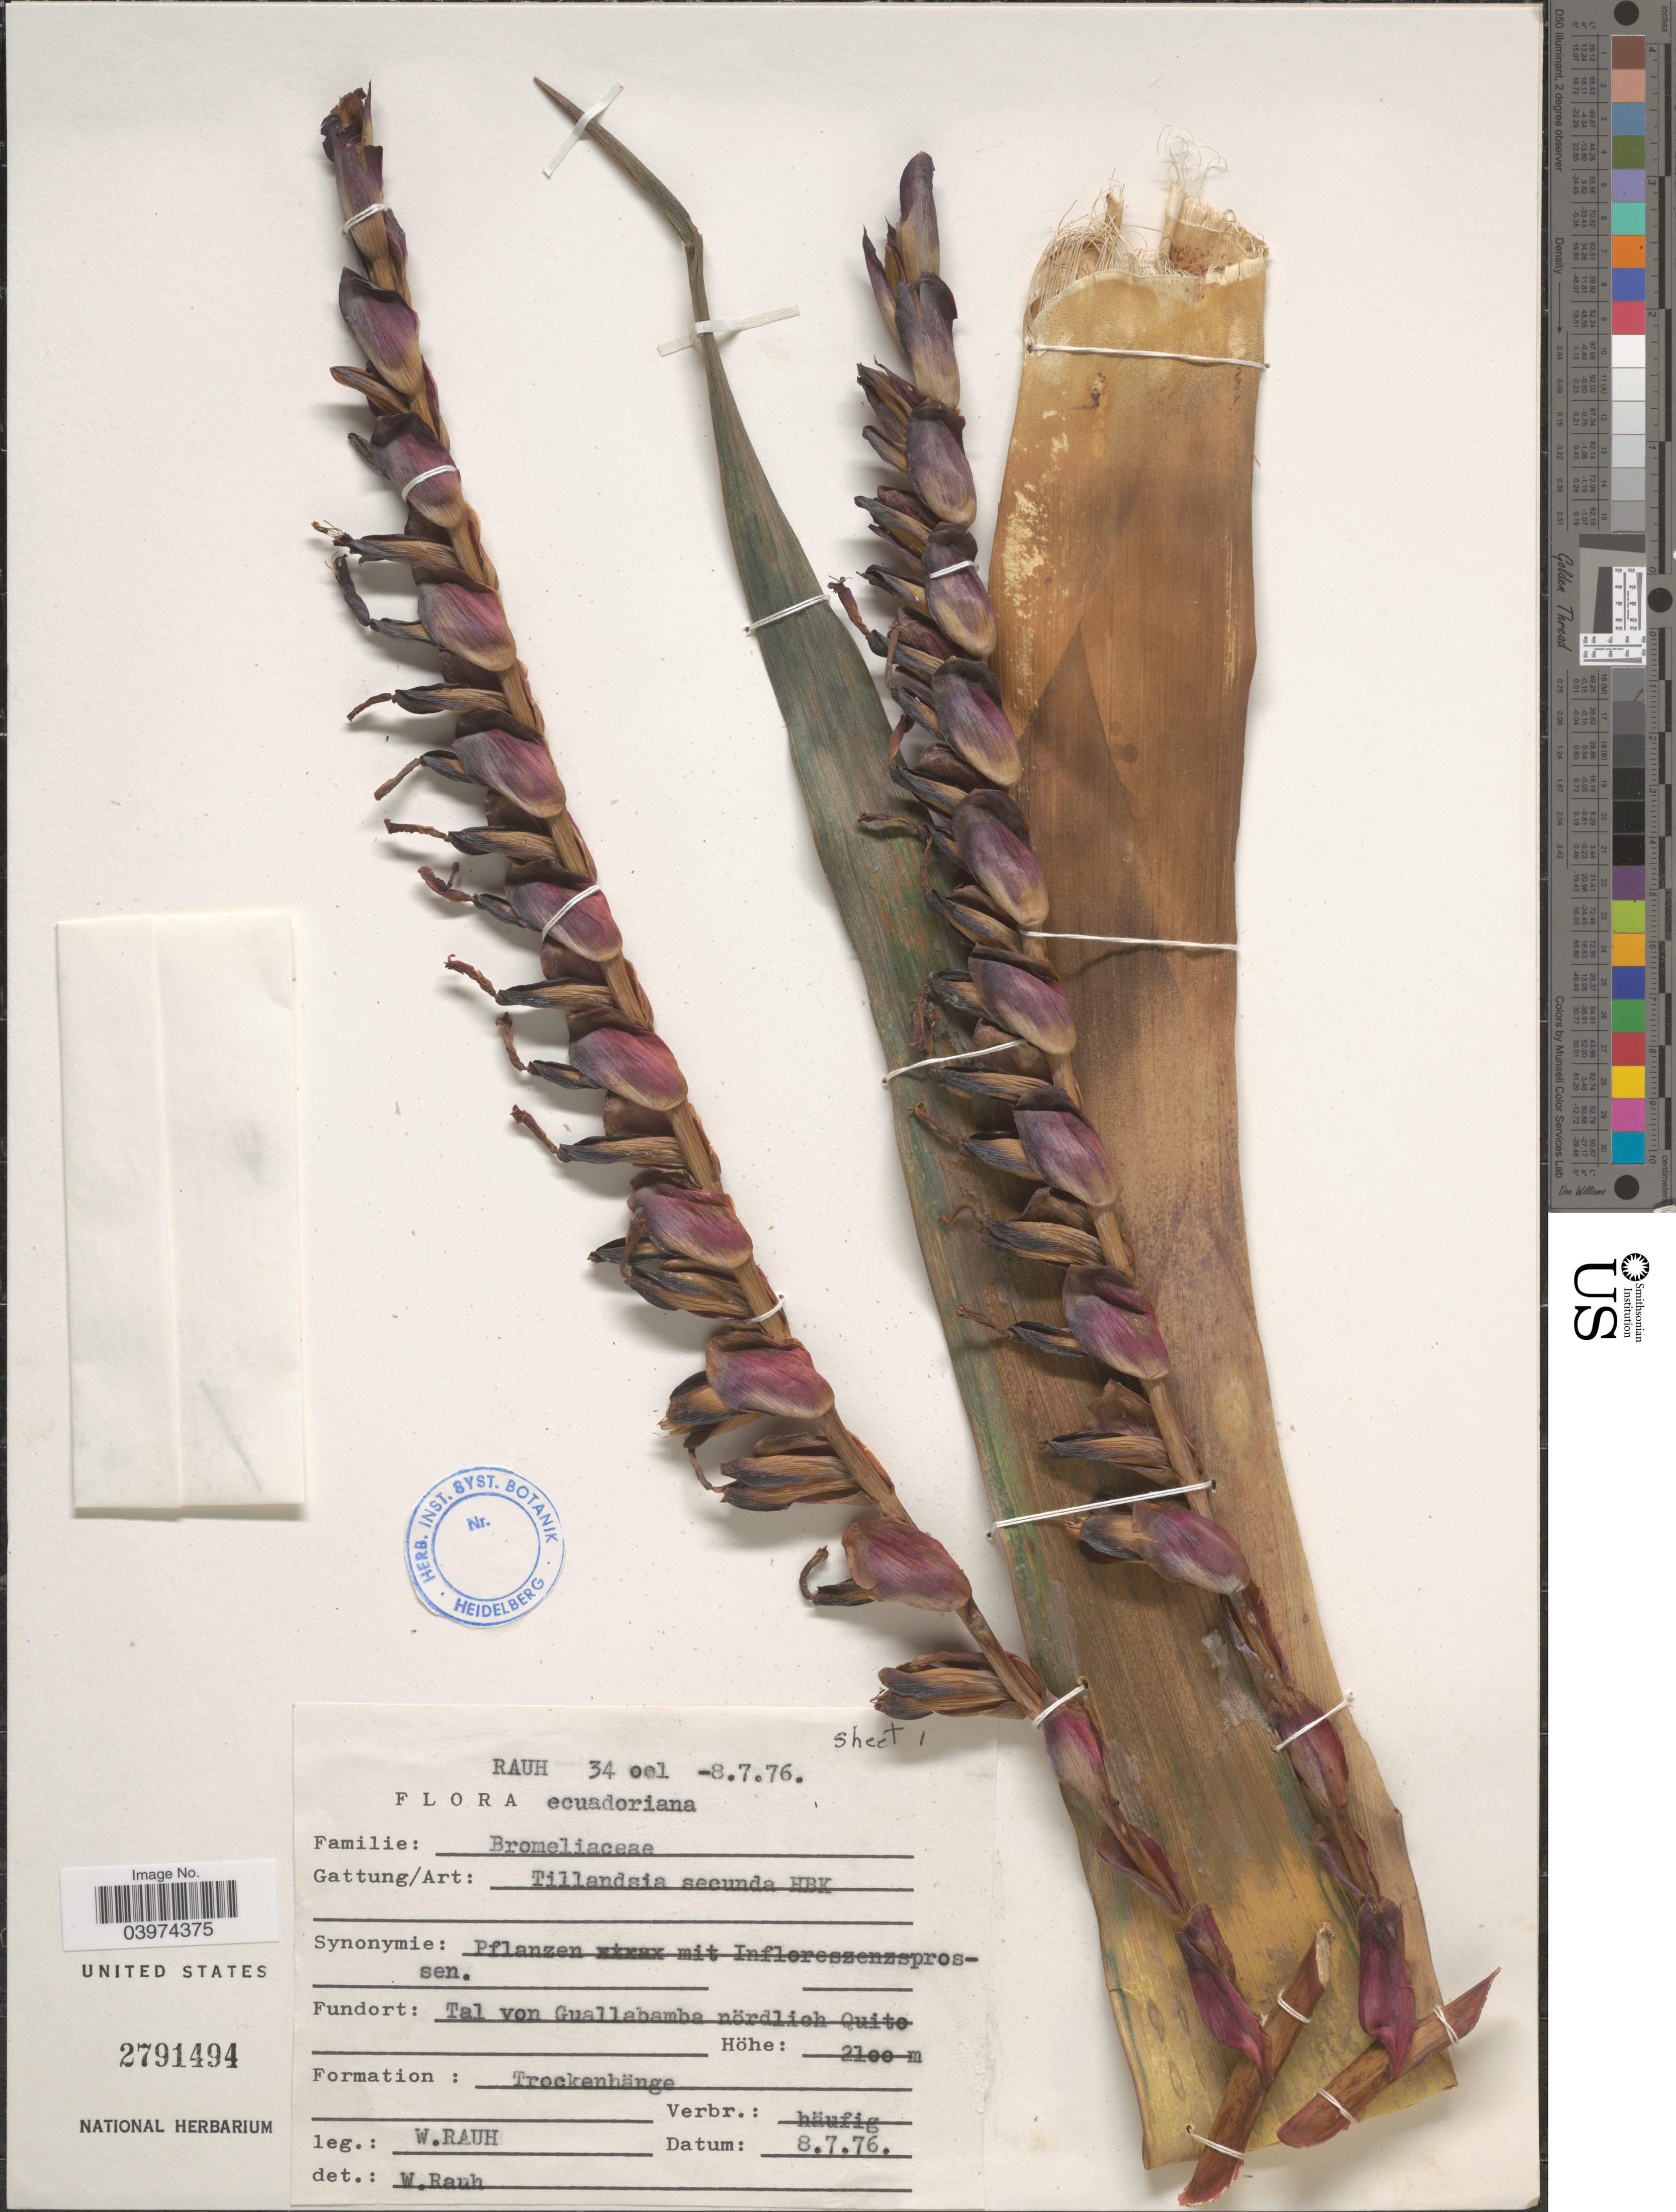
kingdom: Plantae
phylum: Tracheophyta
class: Liliopsida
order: Poales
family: Bromeliaceae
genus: Tillandsia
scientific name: Tillandsia secunda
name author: Kunth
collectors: W. Rauh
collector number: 34001*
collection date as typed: Transcribed d/m/y: 8/7/76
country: Ecuador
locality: Tal von Guallabamba nördlich Quito.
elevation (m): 2100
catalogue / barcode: US 2791494